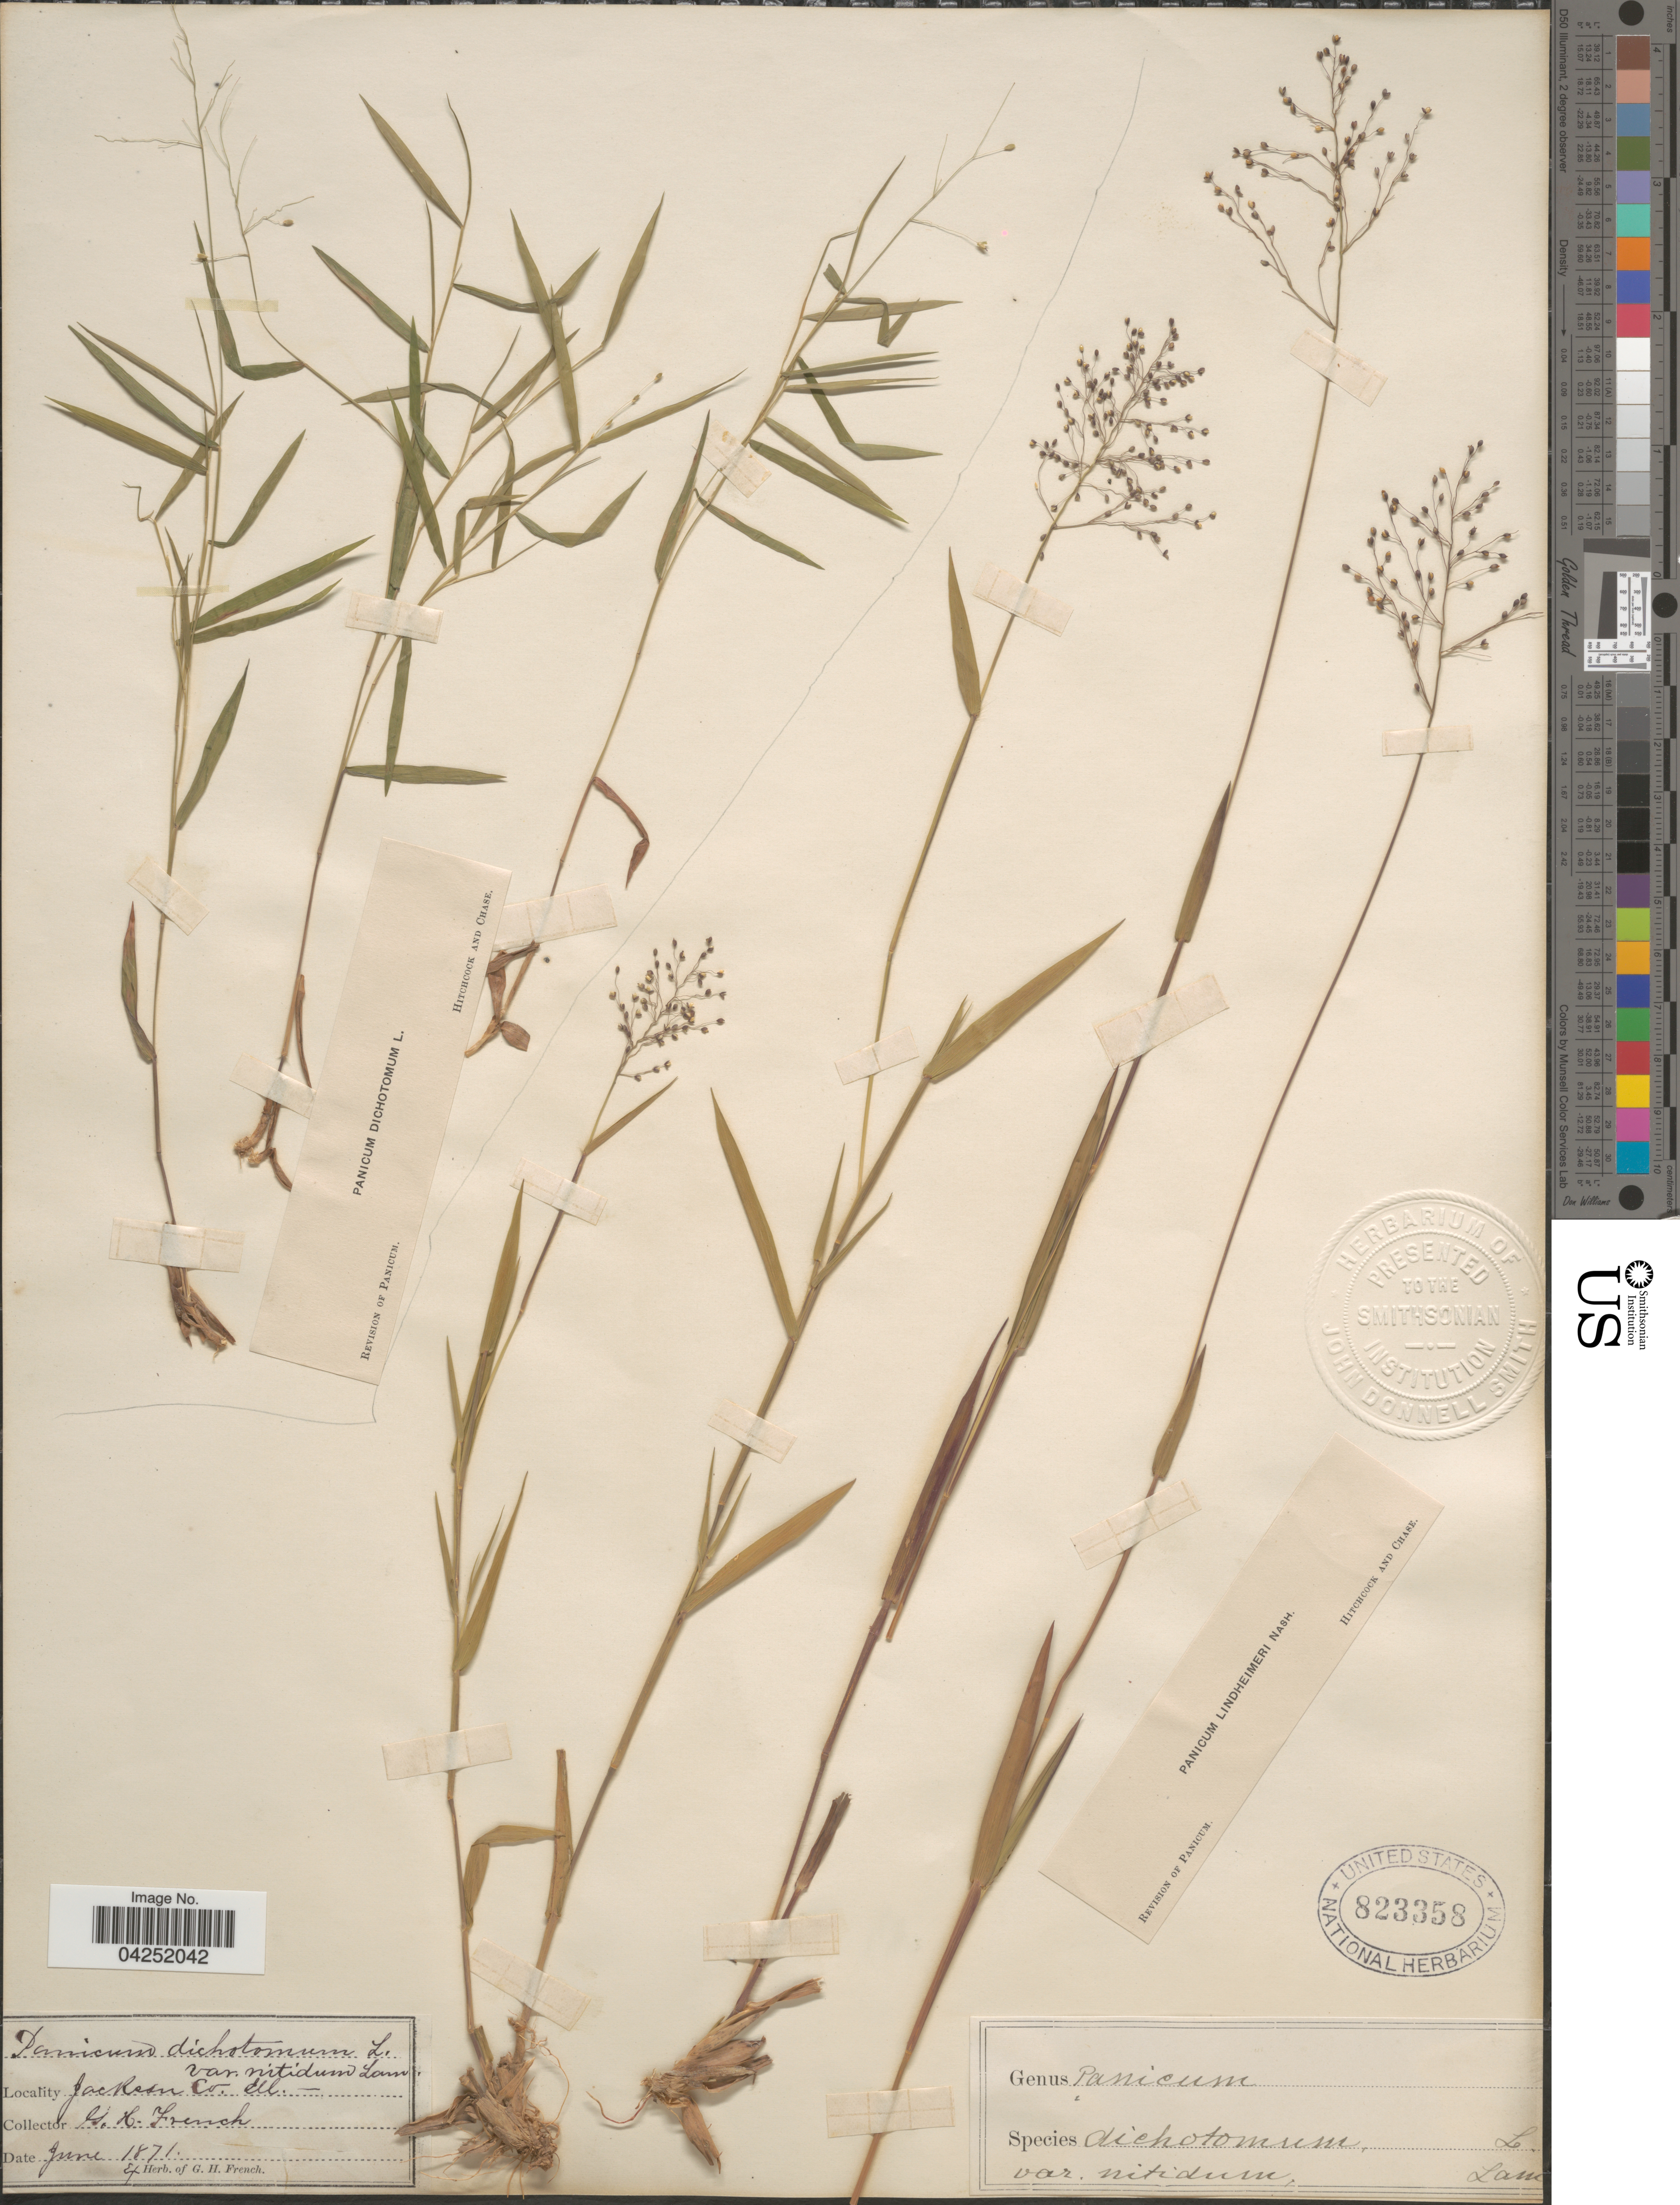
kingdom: Plantae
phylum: Tracheophyta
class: Liliopsida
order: Poales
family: Poaceae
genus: Dichanthelium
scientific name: Dichanthelium acuminatum var. lindheimeri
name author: (Nash) Gould & C.A. Clark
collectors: G. H. French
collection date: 1871-06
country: United States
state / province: Illinois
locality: Jackson Co.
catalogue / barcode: US 823358